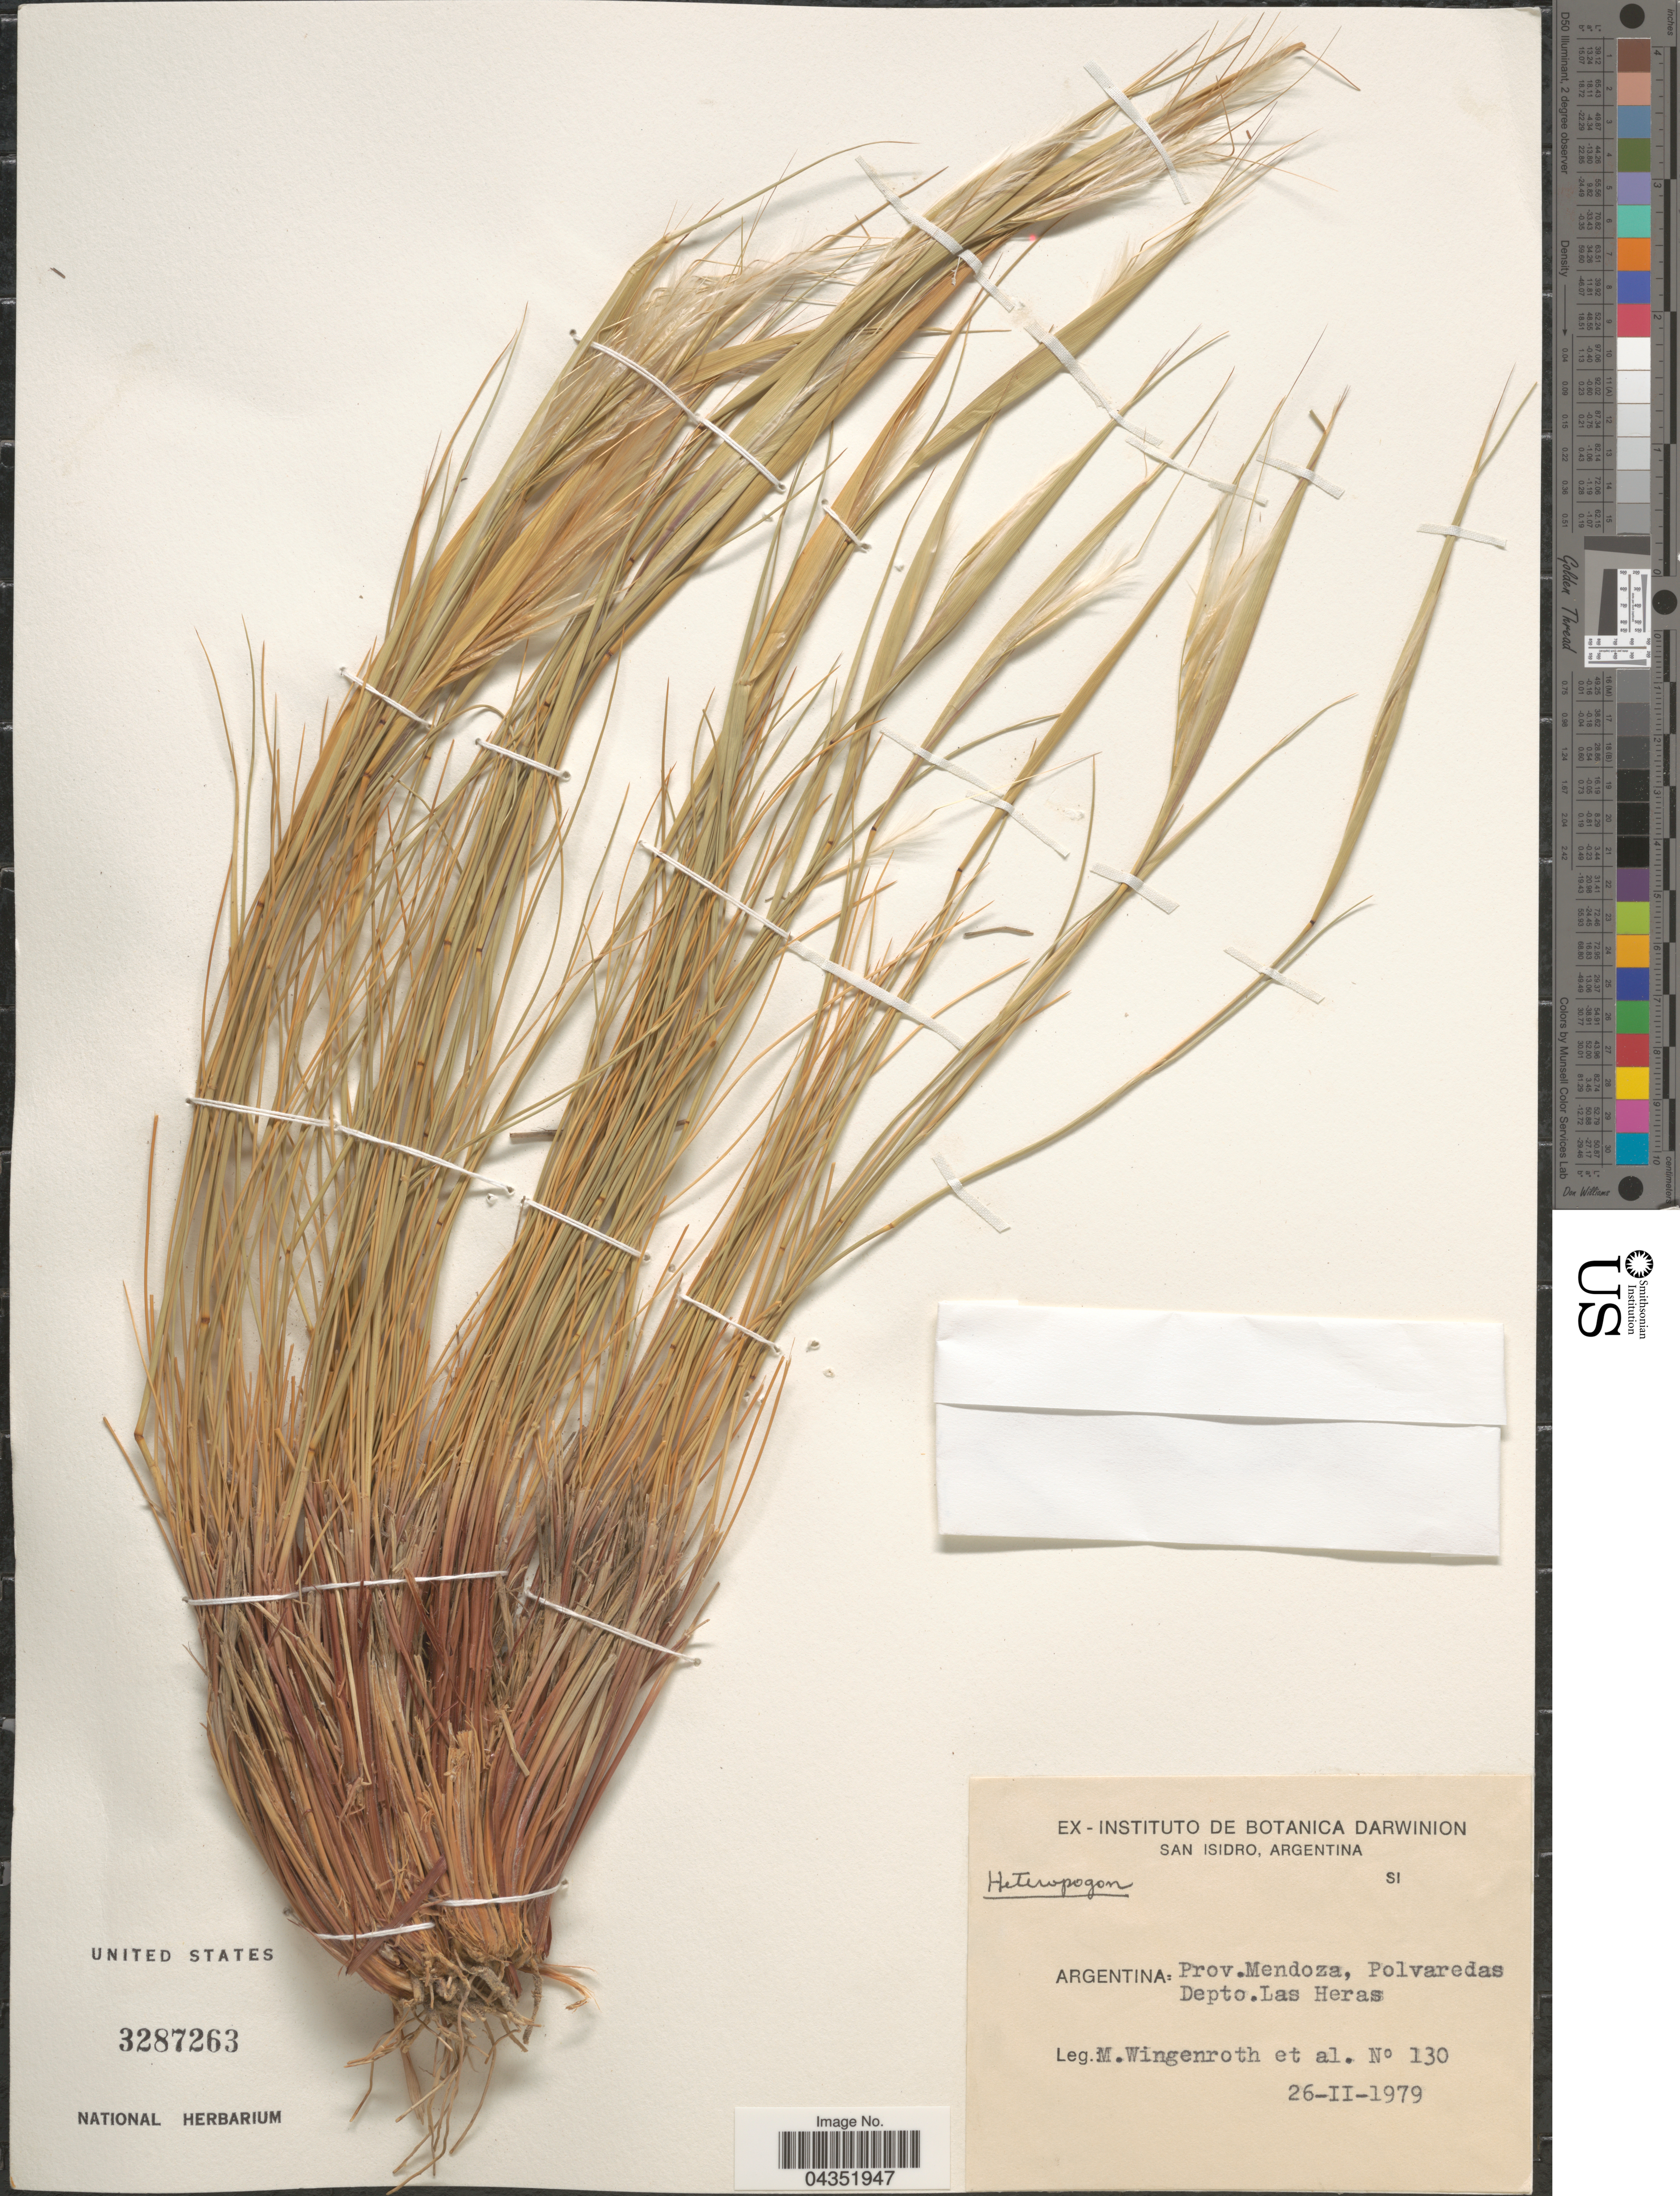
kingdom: Plantae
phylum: Tracheophyta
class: Liliopsida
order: Poales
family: Poaceae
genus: Heteropogon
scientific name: Heteropogon sp.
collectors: M. Wingenroth & et al.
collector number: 130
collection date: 1979-02-26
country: Argentina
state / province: Mendoza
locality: Polvaredas. Depto.Las Heras.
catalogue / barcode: US 3287263